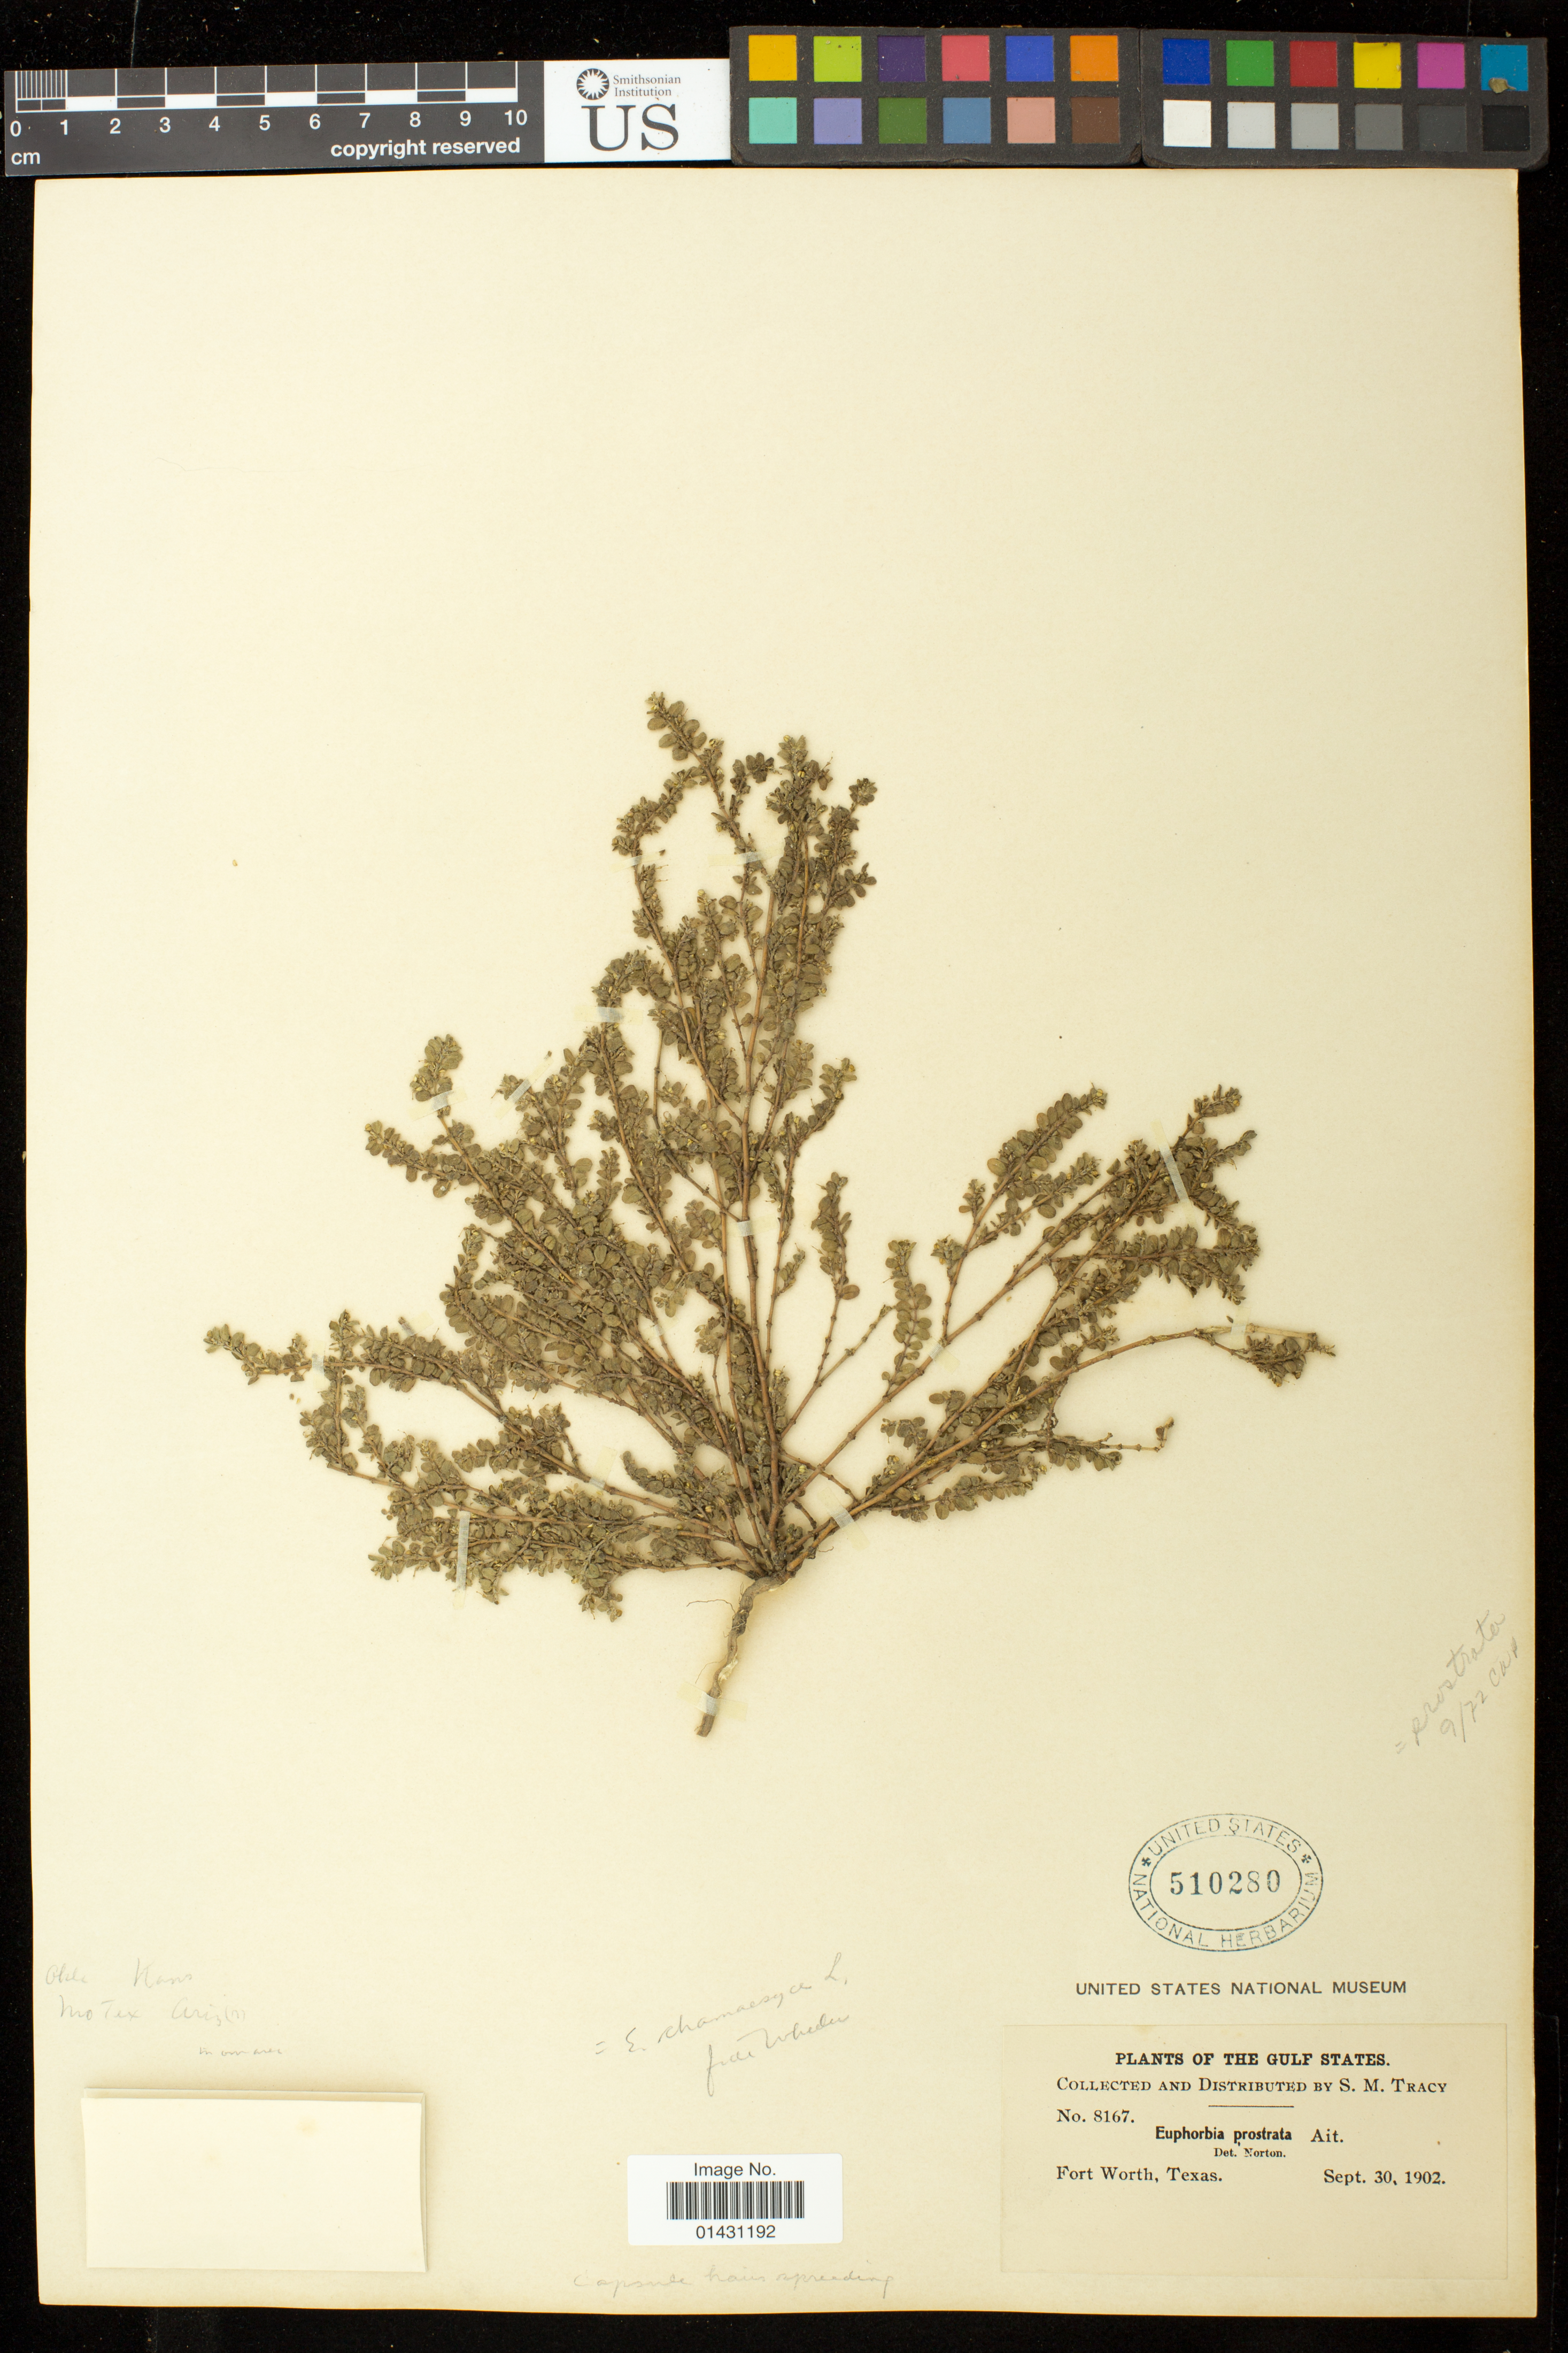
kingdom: Plantae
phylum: Tracheophyta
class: Magnoliopsida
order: Malpighiales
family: Euphorbiaceae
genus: Euphorbia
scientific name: Euphorbia prostrata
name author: Aiton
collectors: S. M. Tracy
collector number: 8167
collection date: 1902-09-30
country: United States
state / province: Texas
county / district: Tarrant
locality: Fort Worth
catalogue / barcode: US 510280